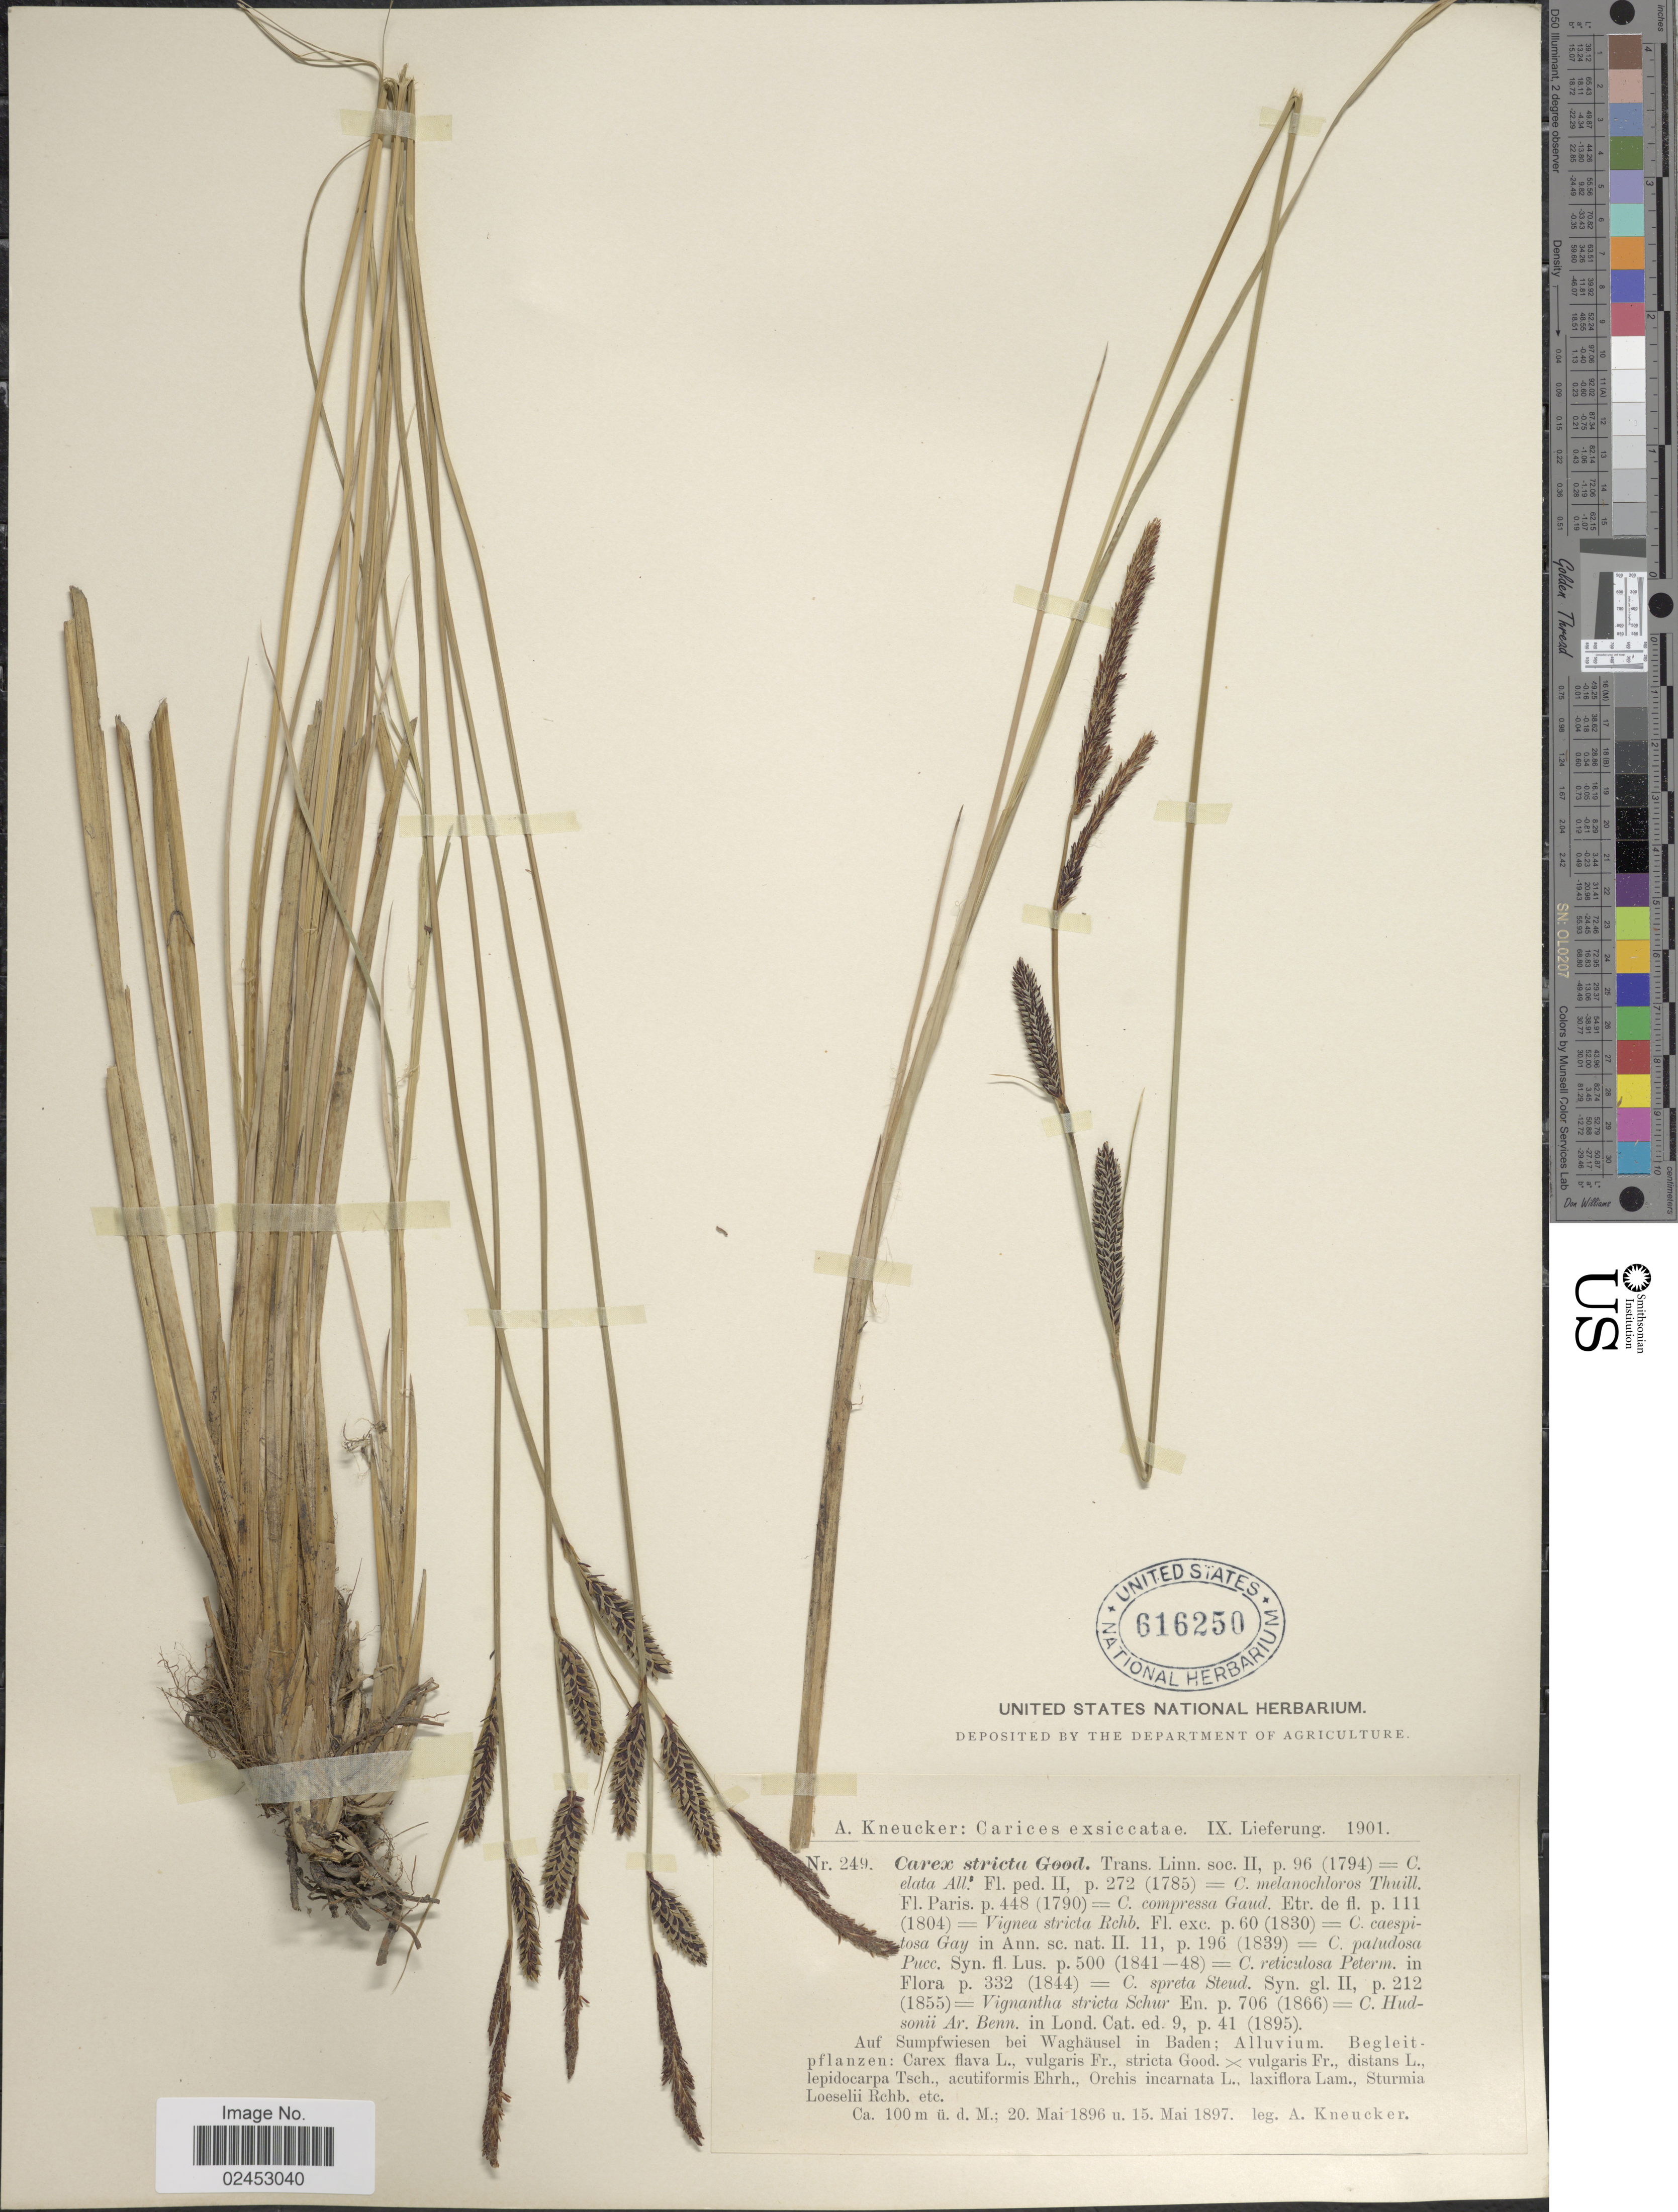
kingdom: Plantae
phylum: Tracheophyta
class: Liliopsida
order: Poales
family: Cyperaceae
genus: Carex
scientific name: Carex stricta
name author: Lam.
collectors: A. Kneucker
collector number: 249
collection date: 1896-05-20/1897-05-15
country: Germany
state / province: Baden-Württemberg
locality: Auf Sumpfwiesen bei Waghausel in Baden.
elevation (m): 100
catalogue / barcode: US 616250